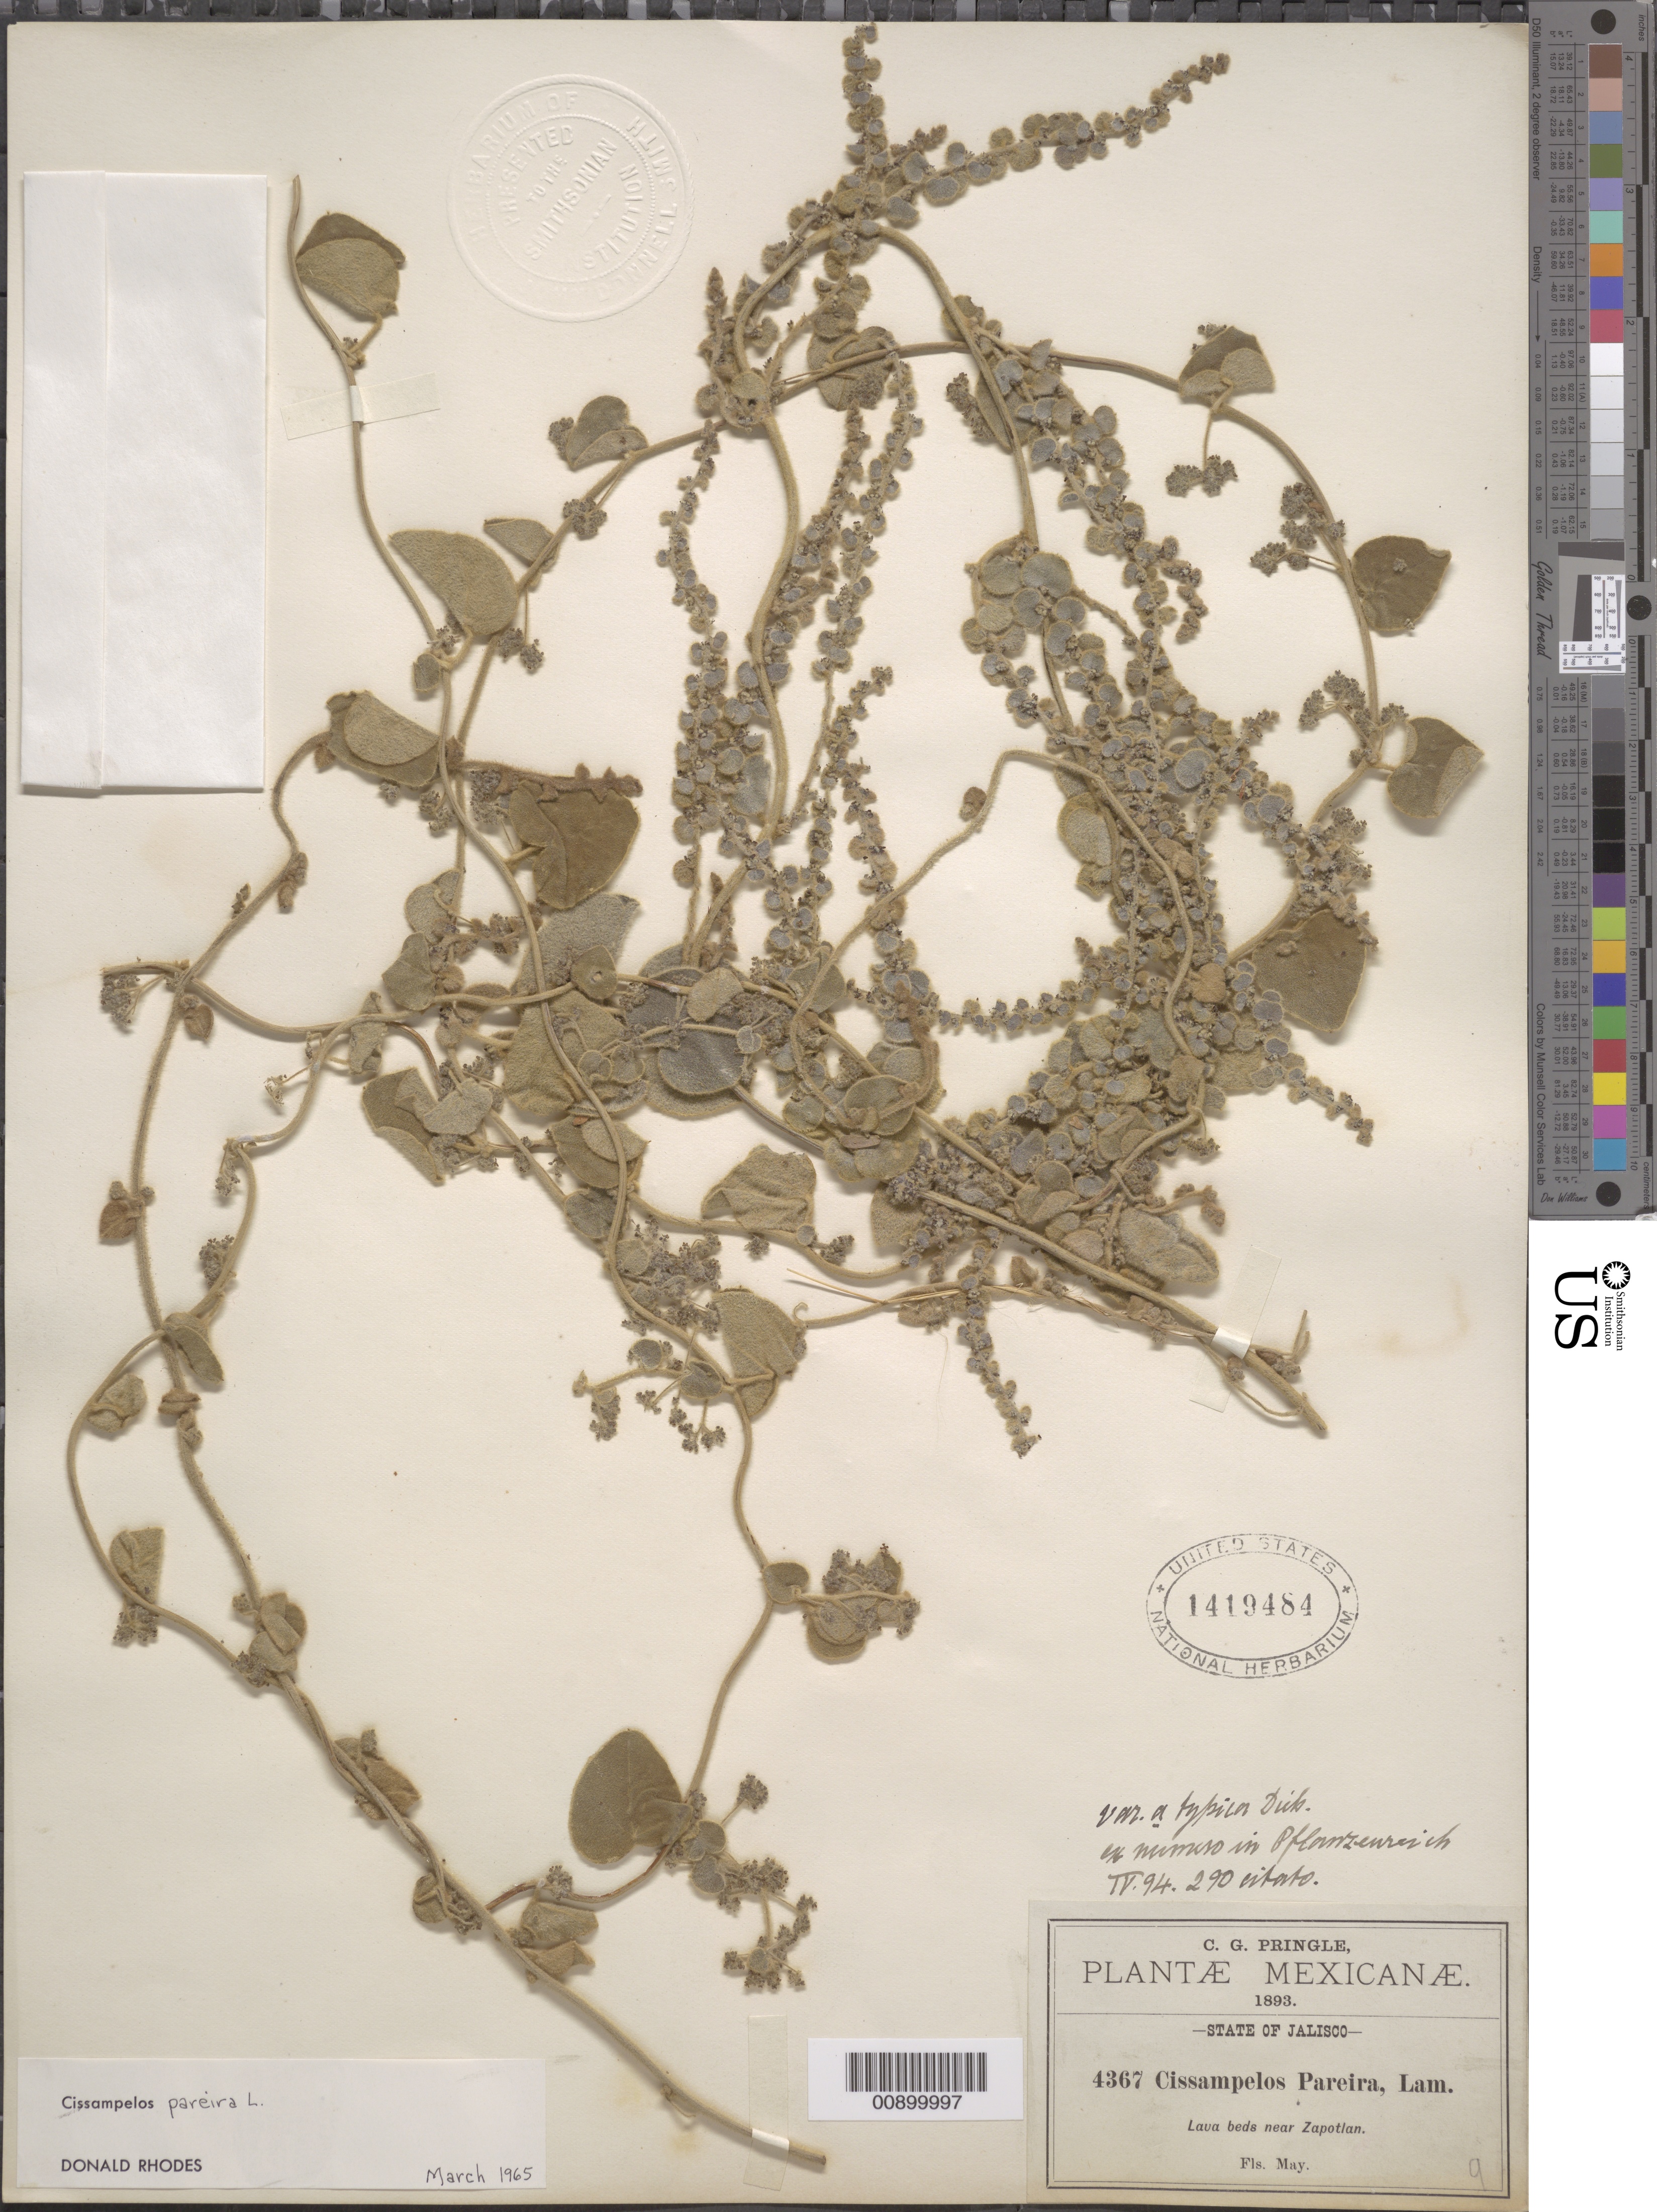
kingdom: Plantae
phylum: Tracheophyta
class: Magnoliopsida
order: Ranunculales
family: Menispermaceae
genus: Cissampelos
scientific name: Cissampelos pareira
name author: L.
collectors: C. G. Pringle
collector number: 4367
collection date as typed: May 1893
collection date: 1893-05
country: Mexico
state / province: Jalisco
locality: Near Zapotlan, Jalisco.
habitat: Lava beds.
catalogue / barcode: US 1419484